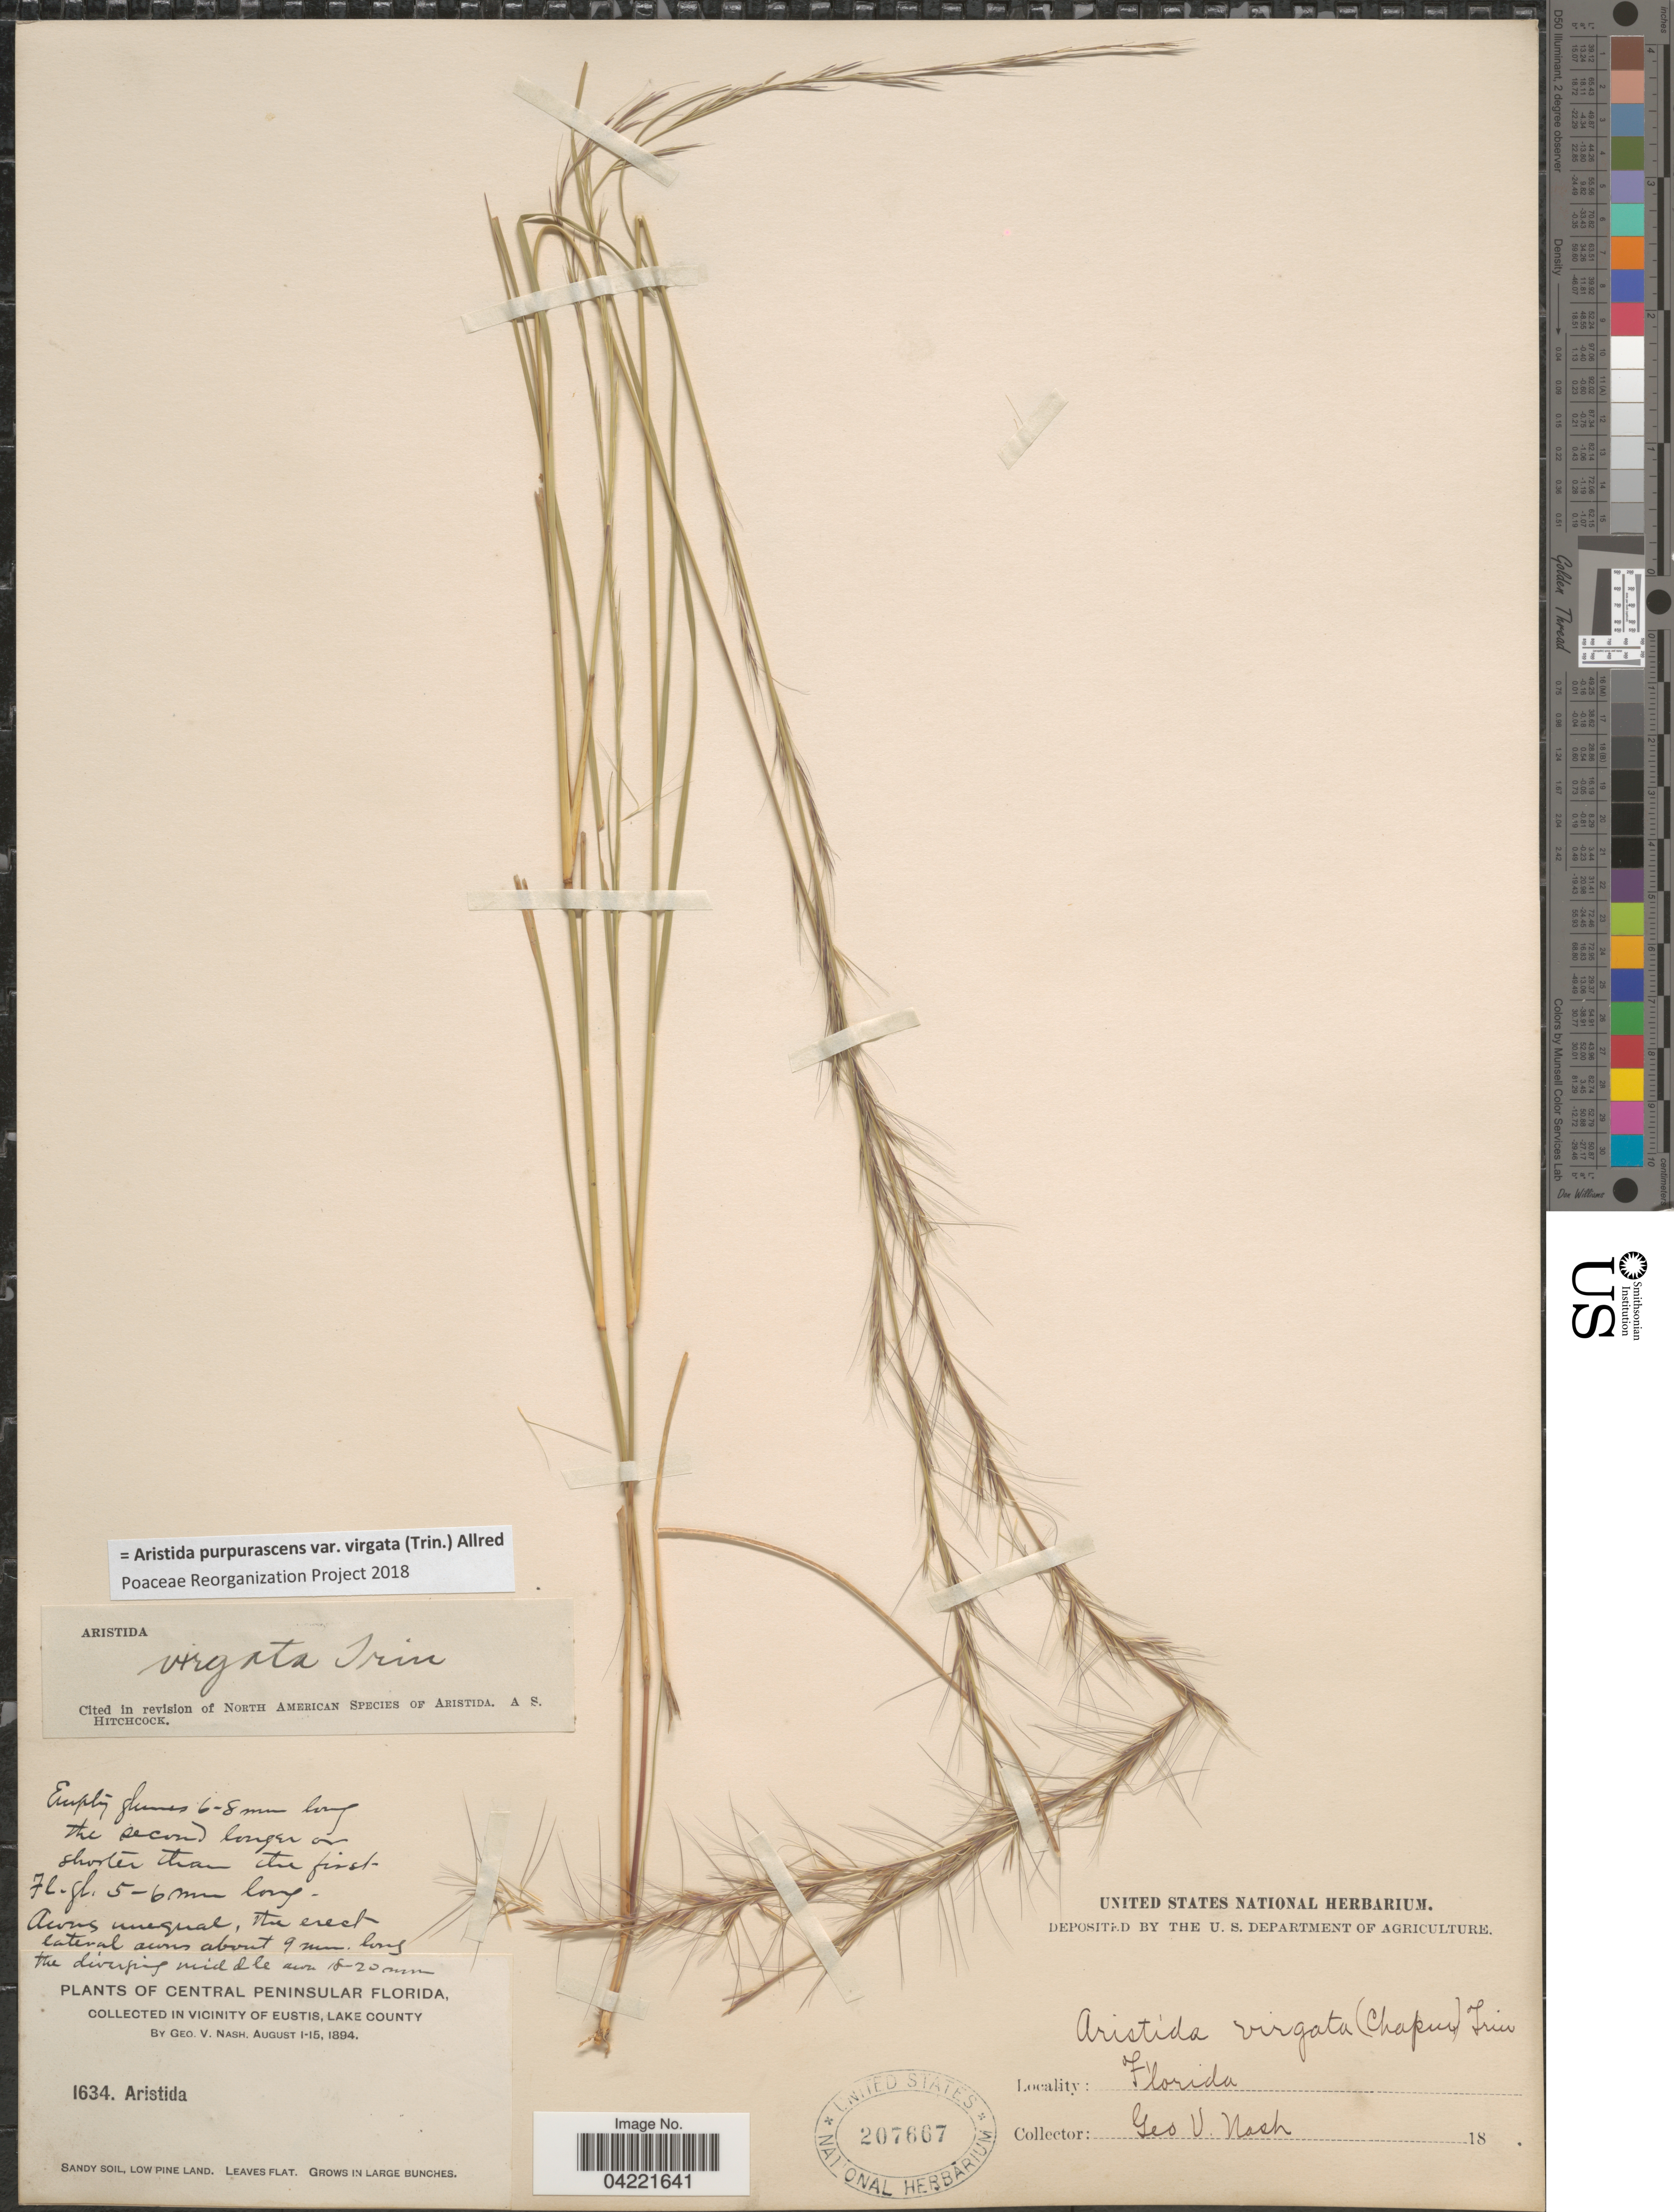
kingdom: Plantae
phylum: Tracheophyta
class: Liliopsida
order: Poales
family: Poaceae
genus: Aristida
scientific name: Aristida purpurascens var. virgata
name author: (Trin.) Allred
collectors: G. V. Nash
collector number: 1634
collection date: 1894-08-01/1894-08-15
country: United States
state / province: Florida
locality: Central Peninsular Florida. In vicinity of Eustis, Lake County.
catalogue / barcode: US 207667